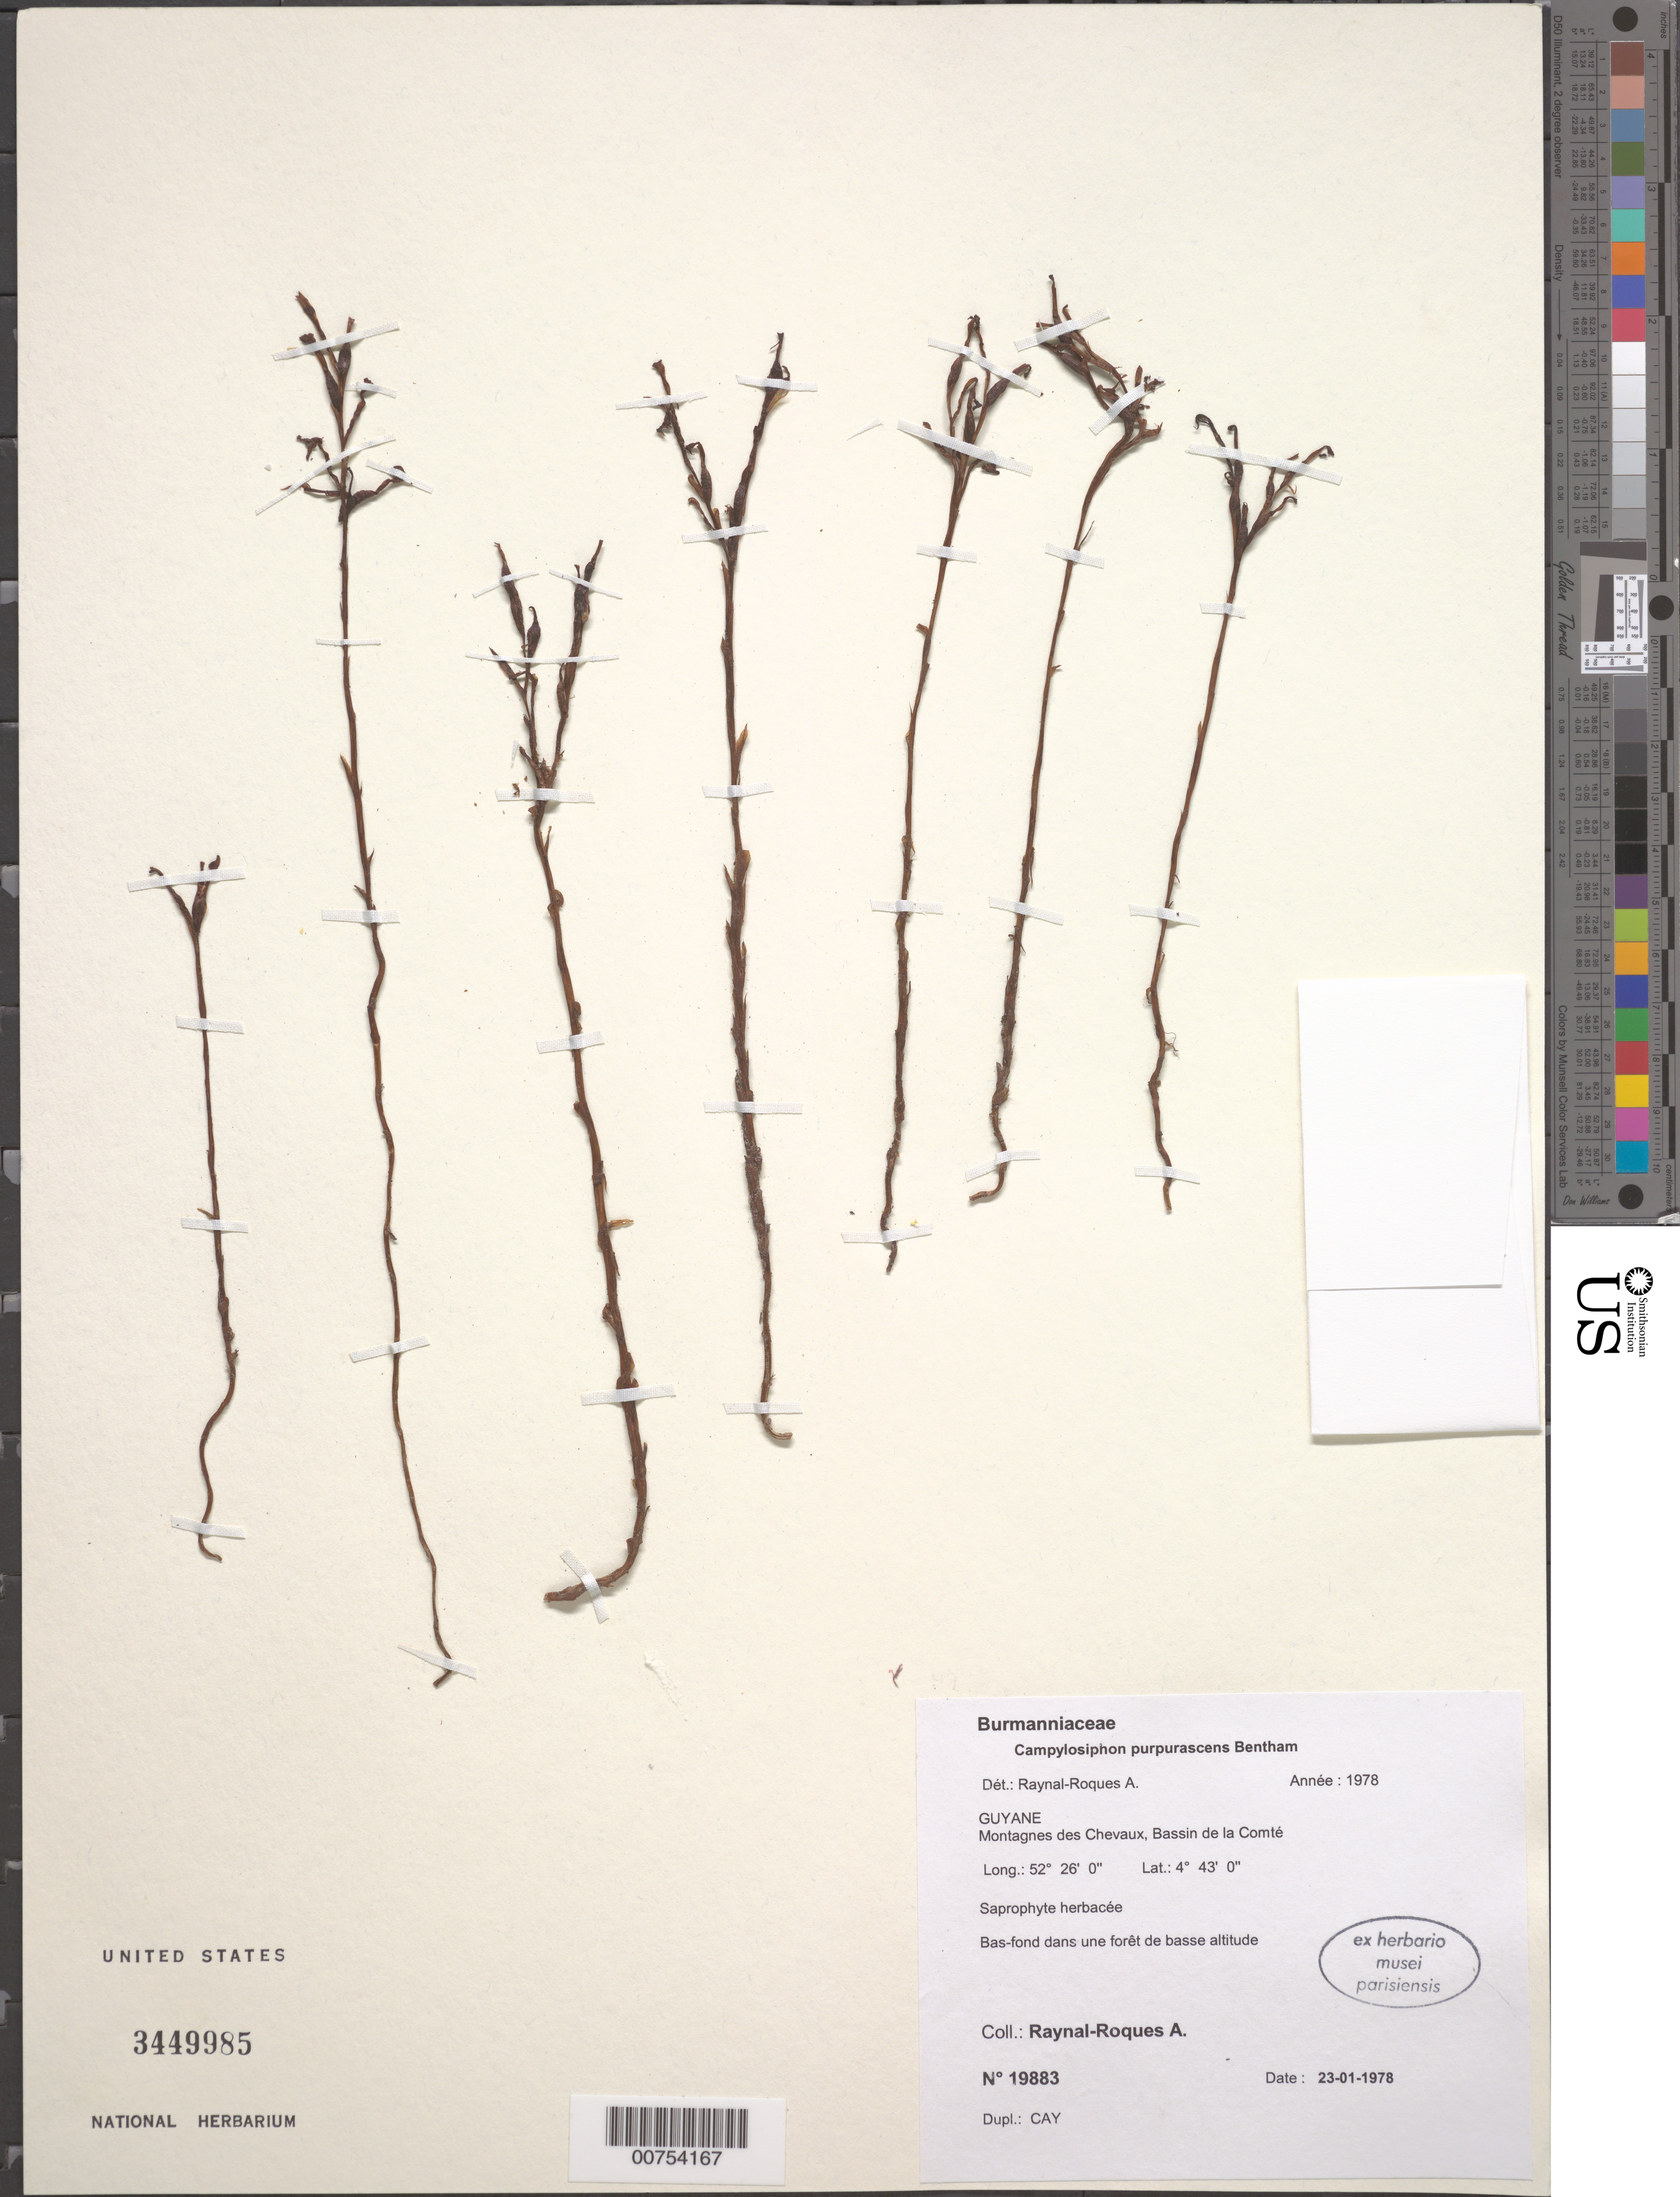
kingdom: Plantae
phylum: Tracheophyta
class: Liliopsida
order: Dioscoreales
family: Burmanniaceae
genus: Campylosiphon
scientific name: Campylosiphon purpurascens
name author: Benth.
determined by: Raynal, A. M.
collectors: A. M. Raynal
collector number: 19883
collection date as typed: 23-Jan-78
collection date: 1978-01-23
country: French Guiana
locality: Montagne des Chevaux, Bassin de la Comté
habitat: Bas-fond dans une forest de basse altitude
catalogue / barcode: US 3449985